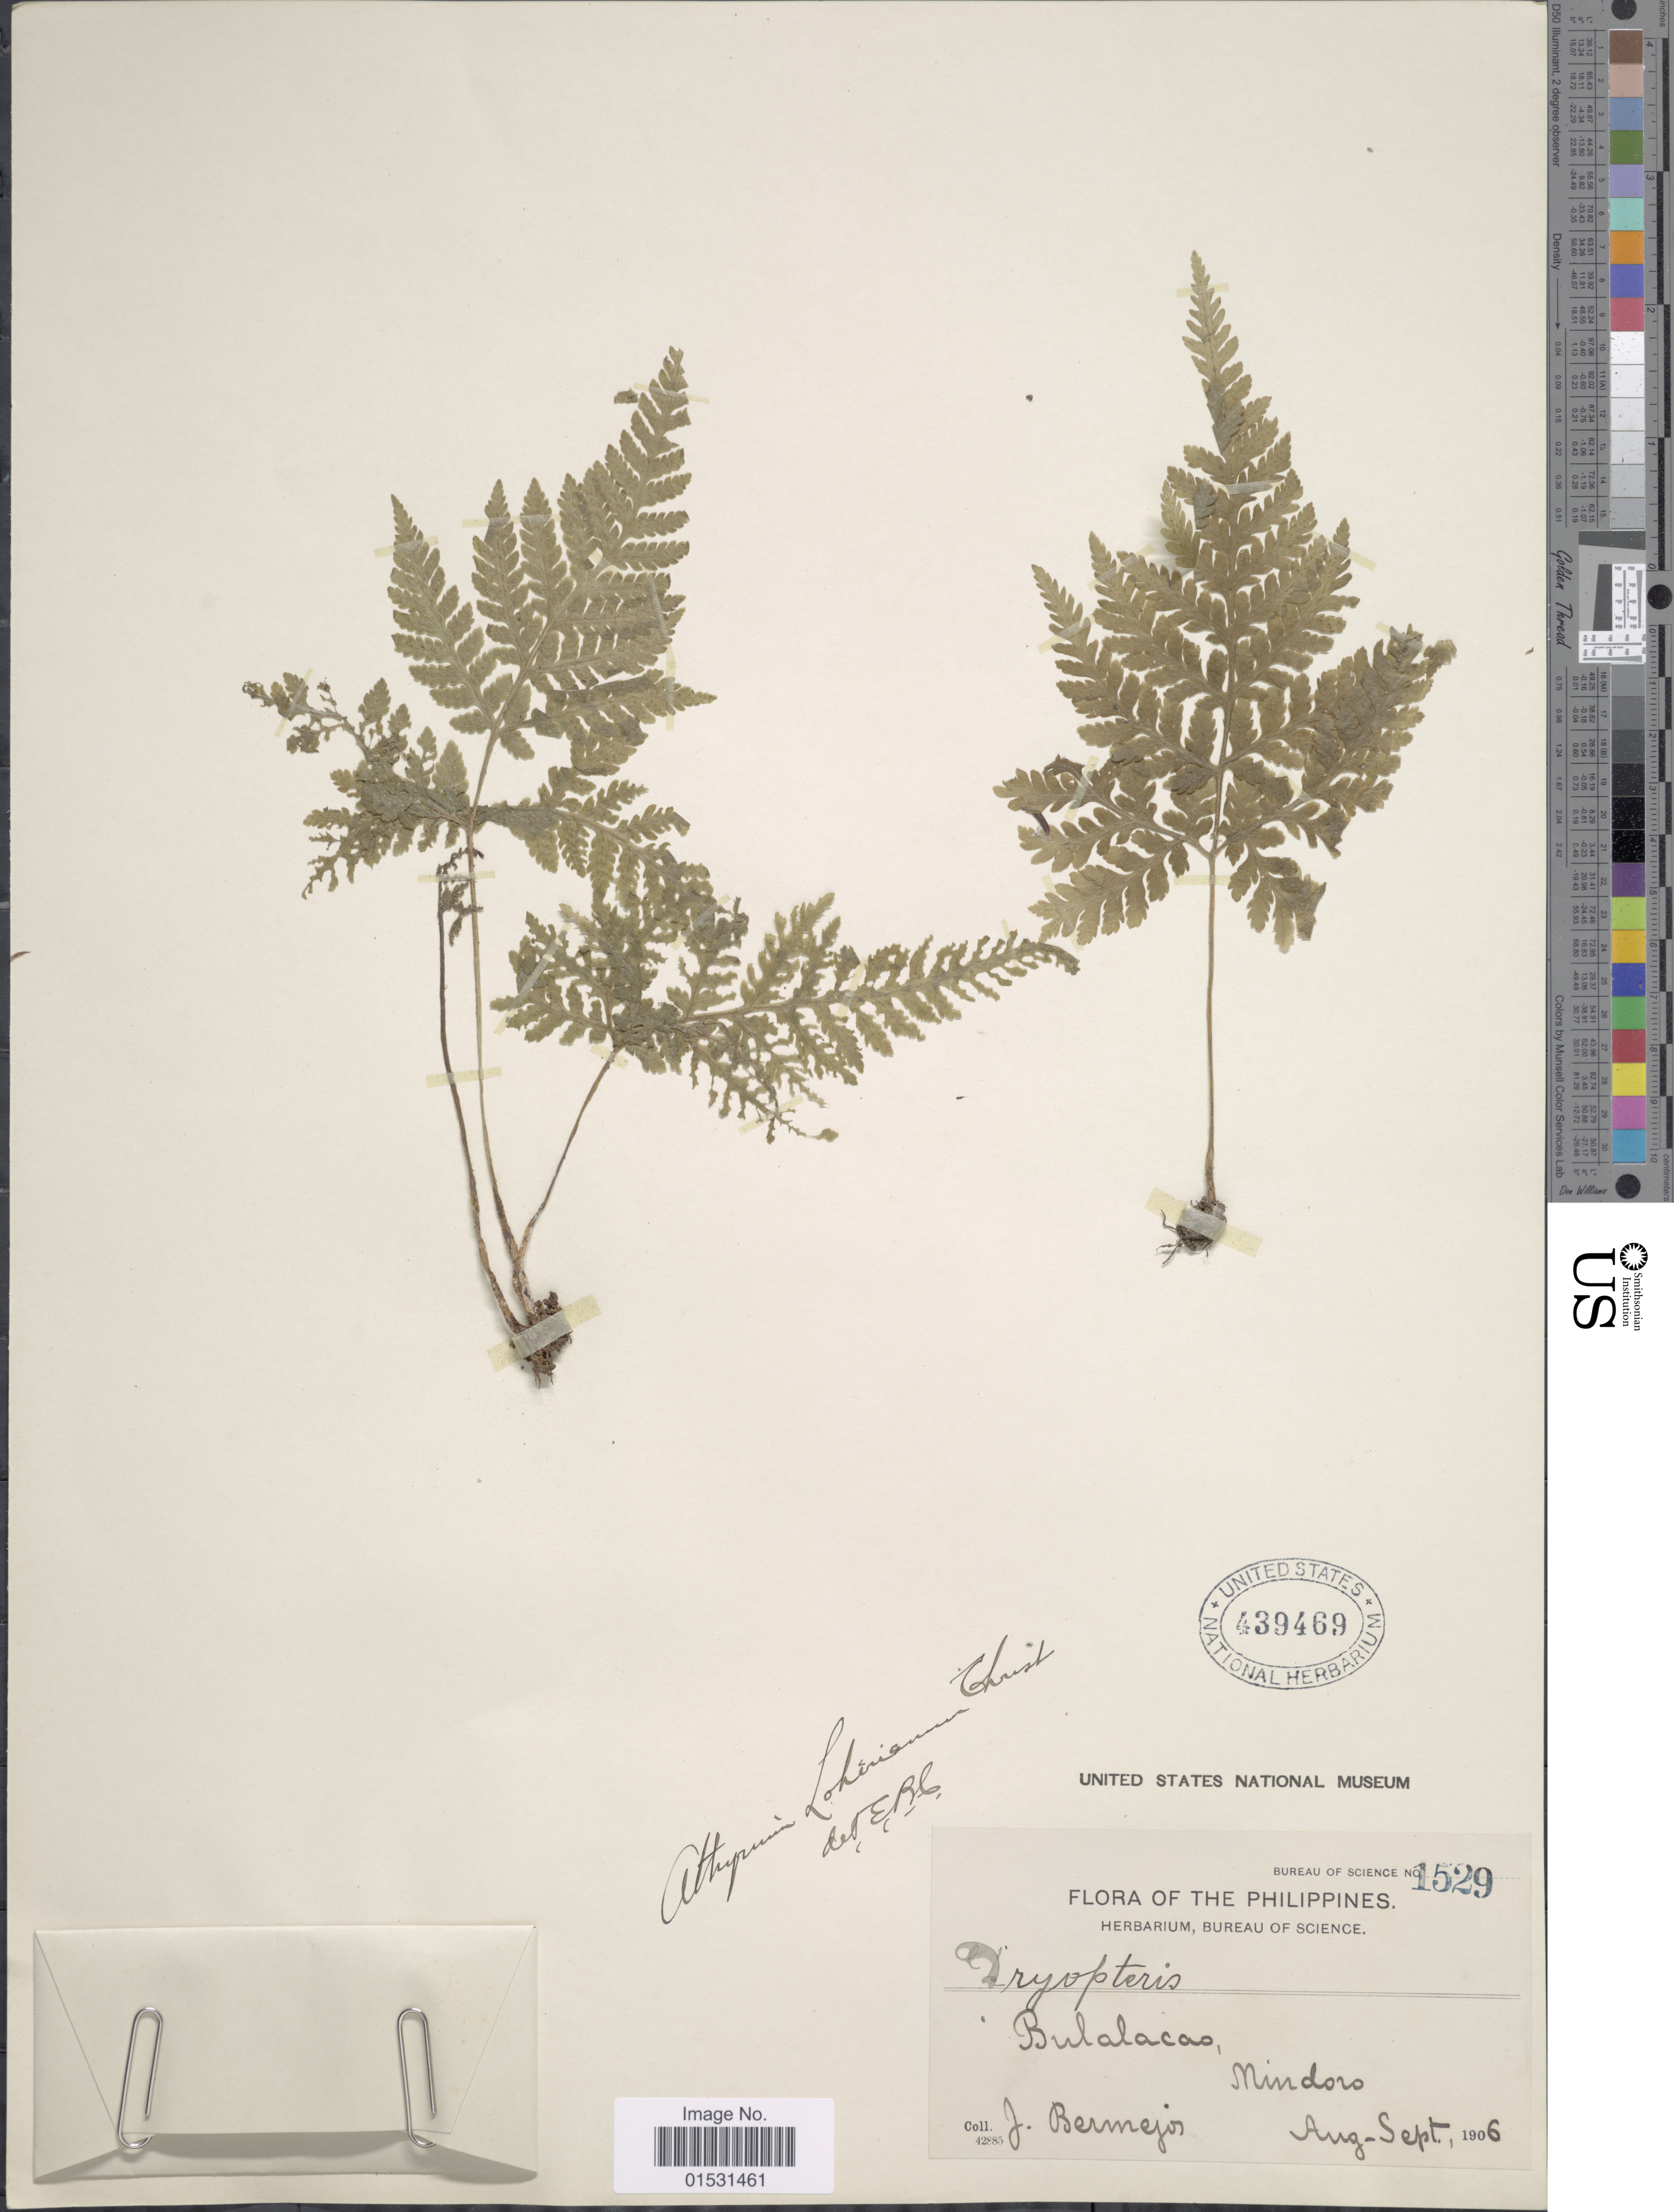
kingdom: Plantae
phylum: Tracheophyta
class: Polypodiopsida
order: Polypodiales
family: Athyriaceae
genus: Athyrium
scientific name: Athyrium lohleri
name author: Christ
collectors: J. Bermejos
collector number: Bureau of Science 1529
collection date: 1906-08/1906-09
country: Philippines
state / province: Mimaropa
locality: Bulalacao, Mindoro.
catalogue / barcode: US 439469